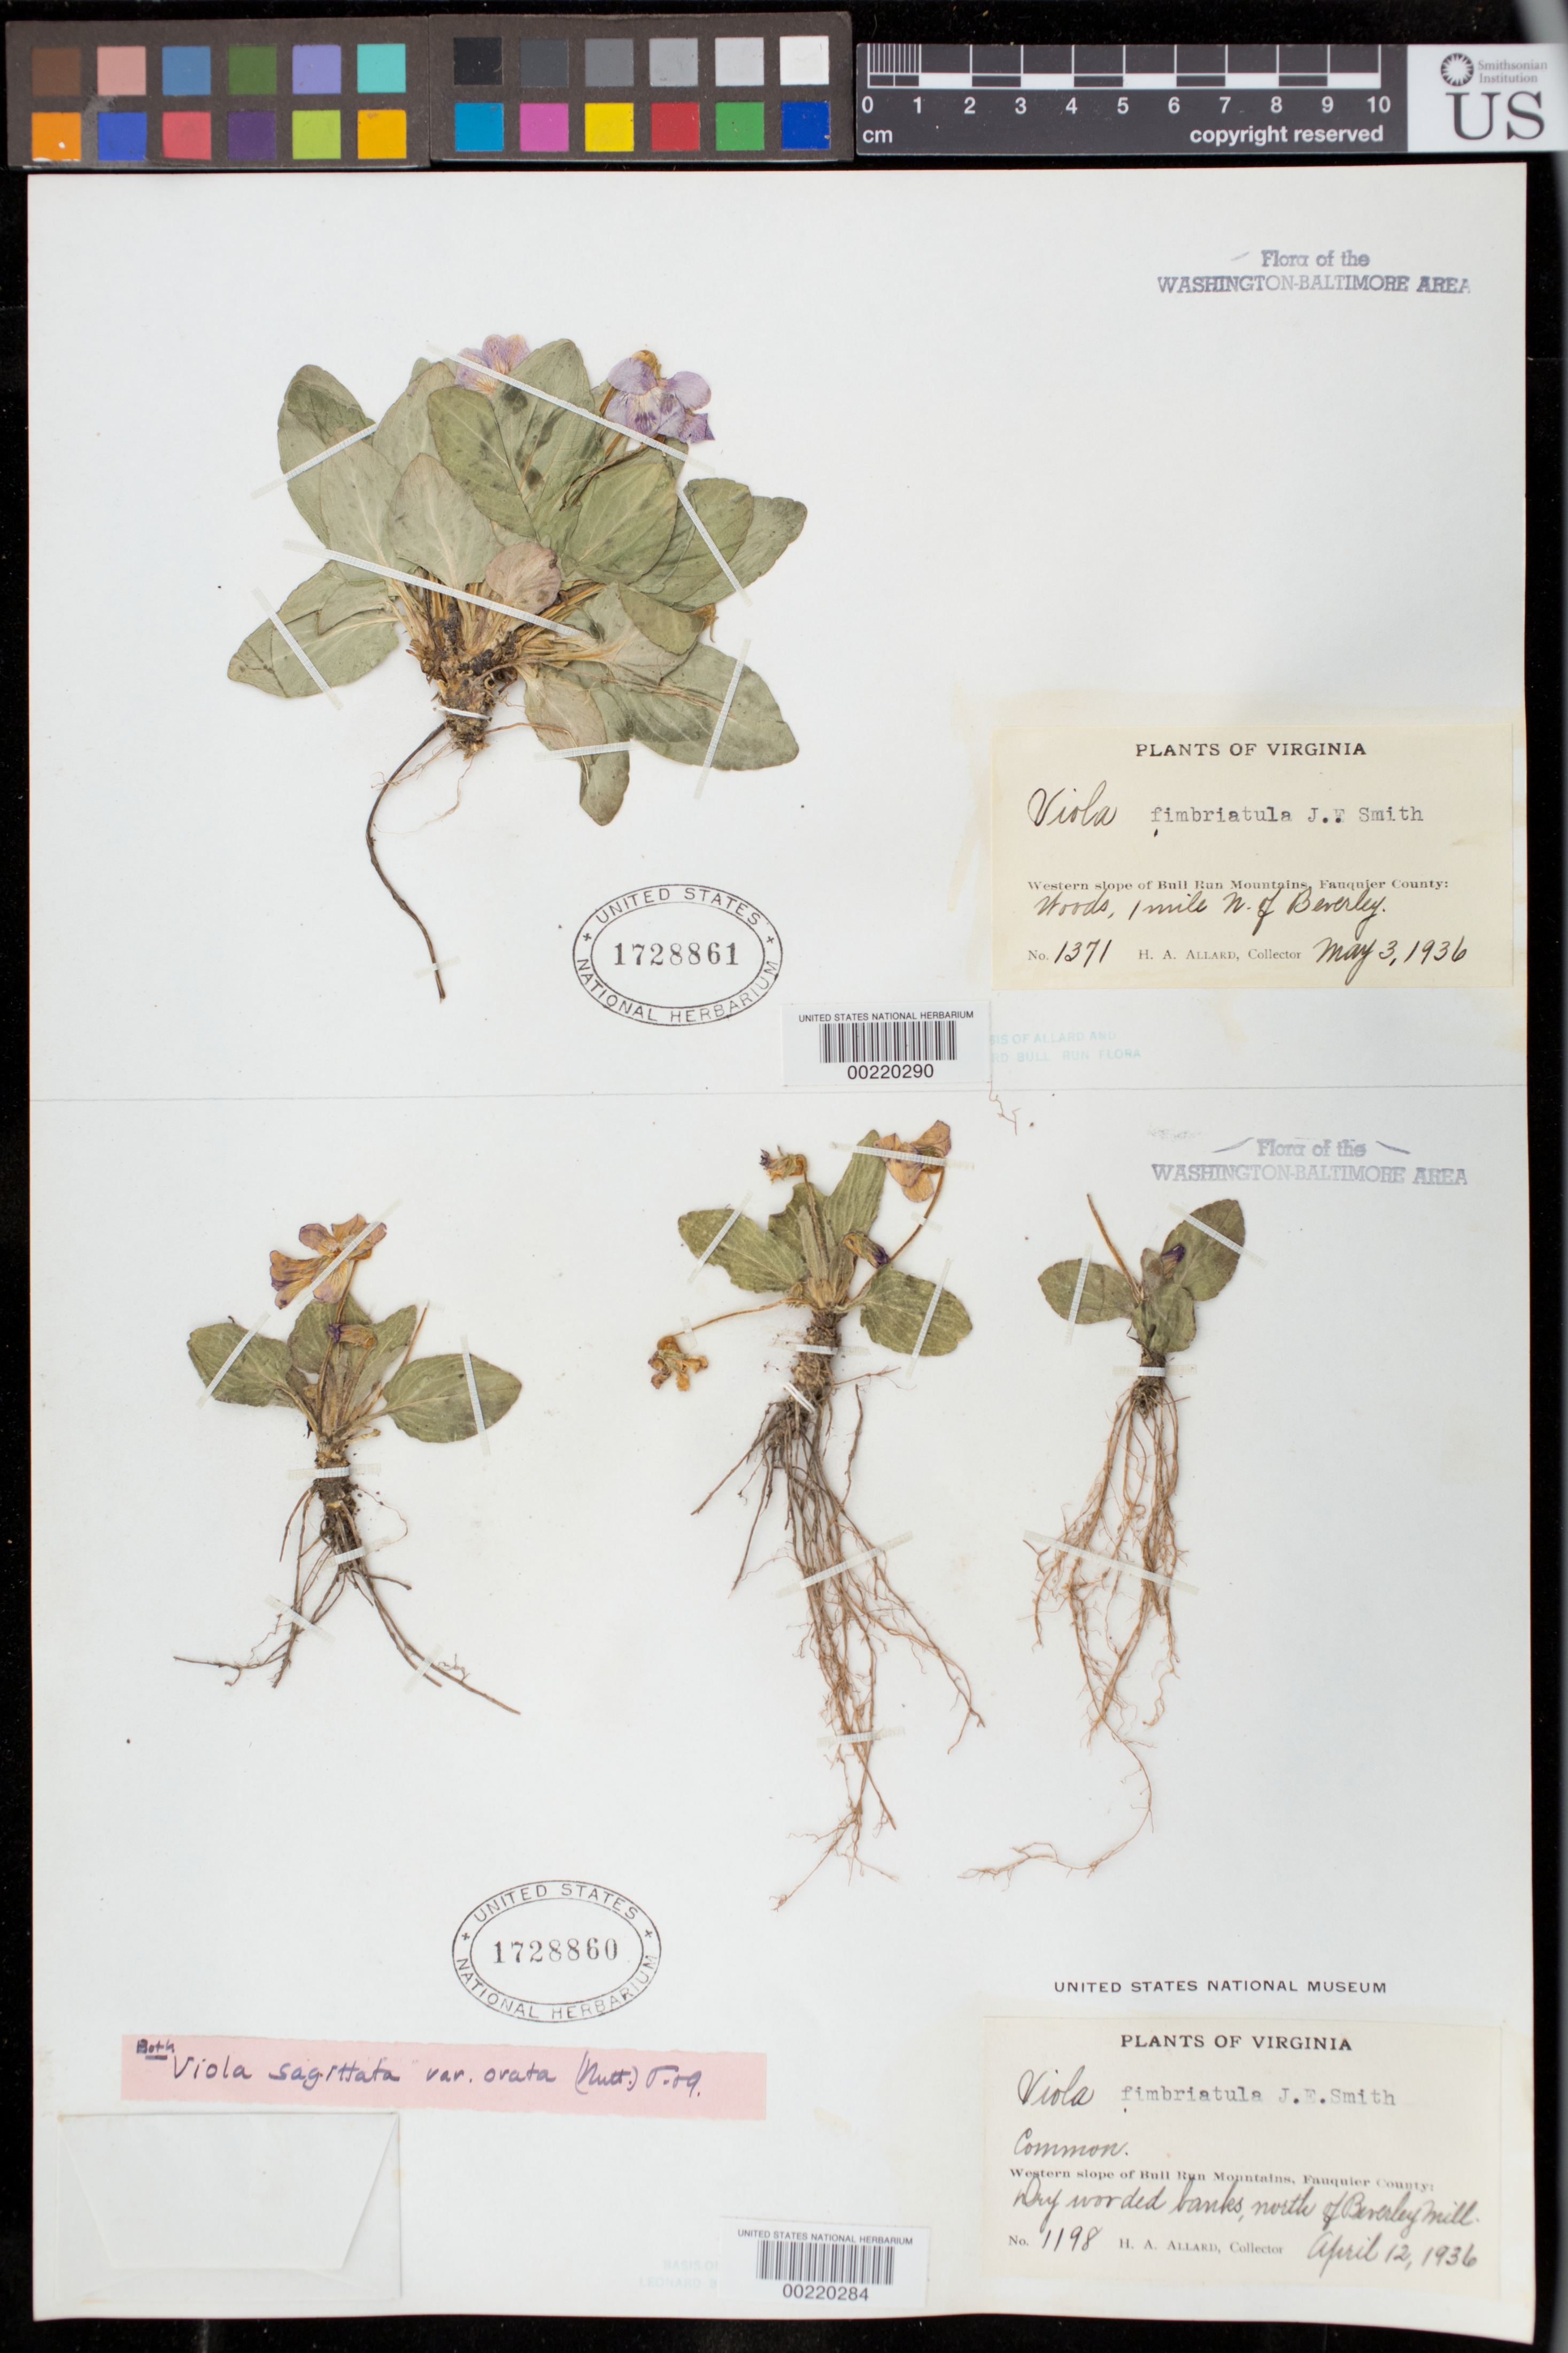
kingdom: Plantae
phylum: Tracheophyta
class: Magnoliopsida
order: Malpighiales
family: Violaceae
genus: Viola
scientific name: Viola sagittata var. ovata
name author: (Nutt.) Torr. & A. Gray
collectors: H. A. Allard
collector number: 1371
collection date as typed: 03 May 1936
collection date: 1936-05-03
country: United States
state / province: Virginia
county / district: Fauquier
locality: Western Slope of Bull Run Mountains, 1 Mile North of Beverley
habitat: woods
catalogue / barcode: US 1728861